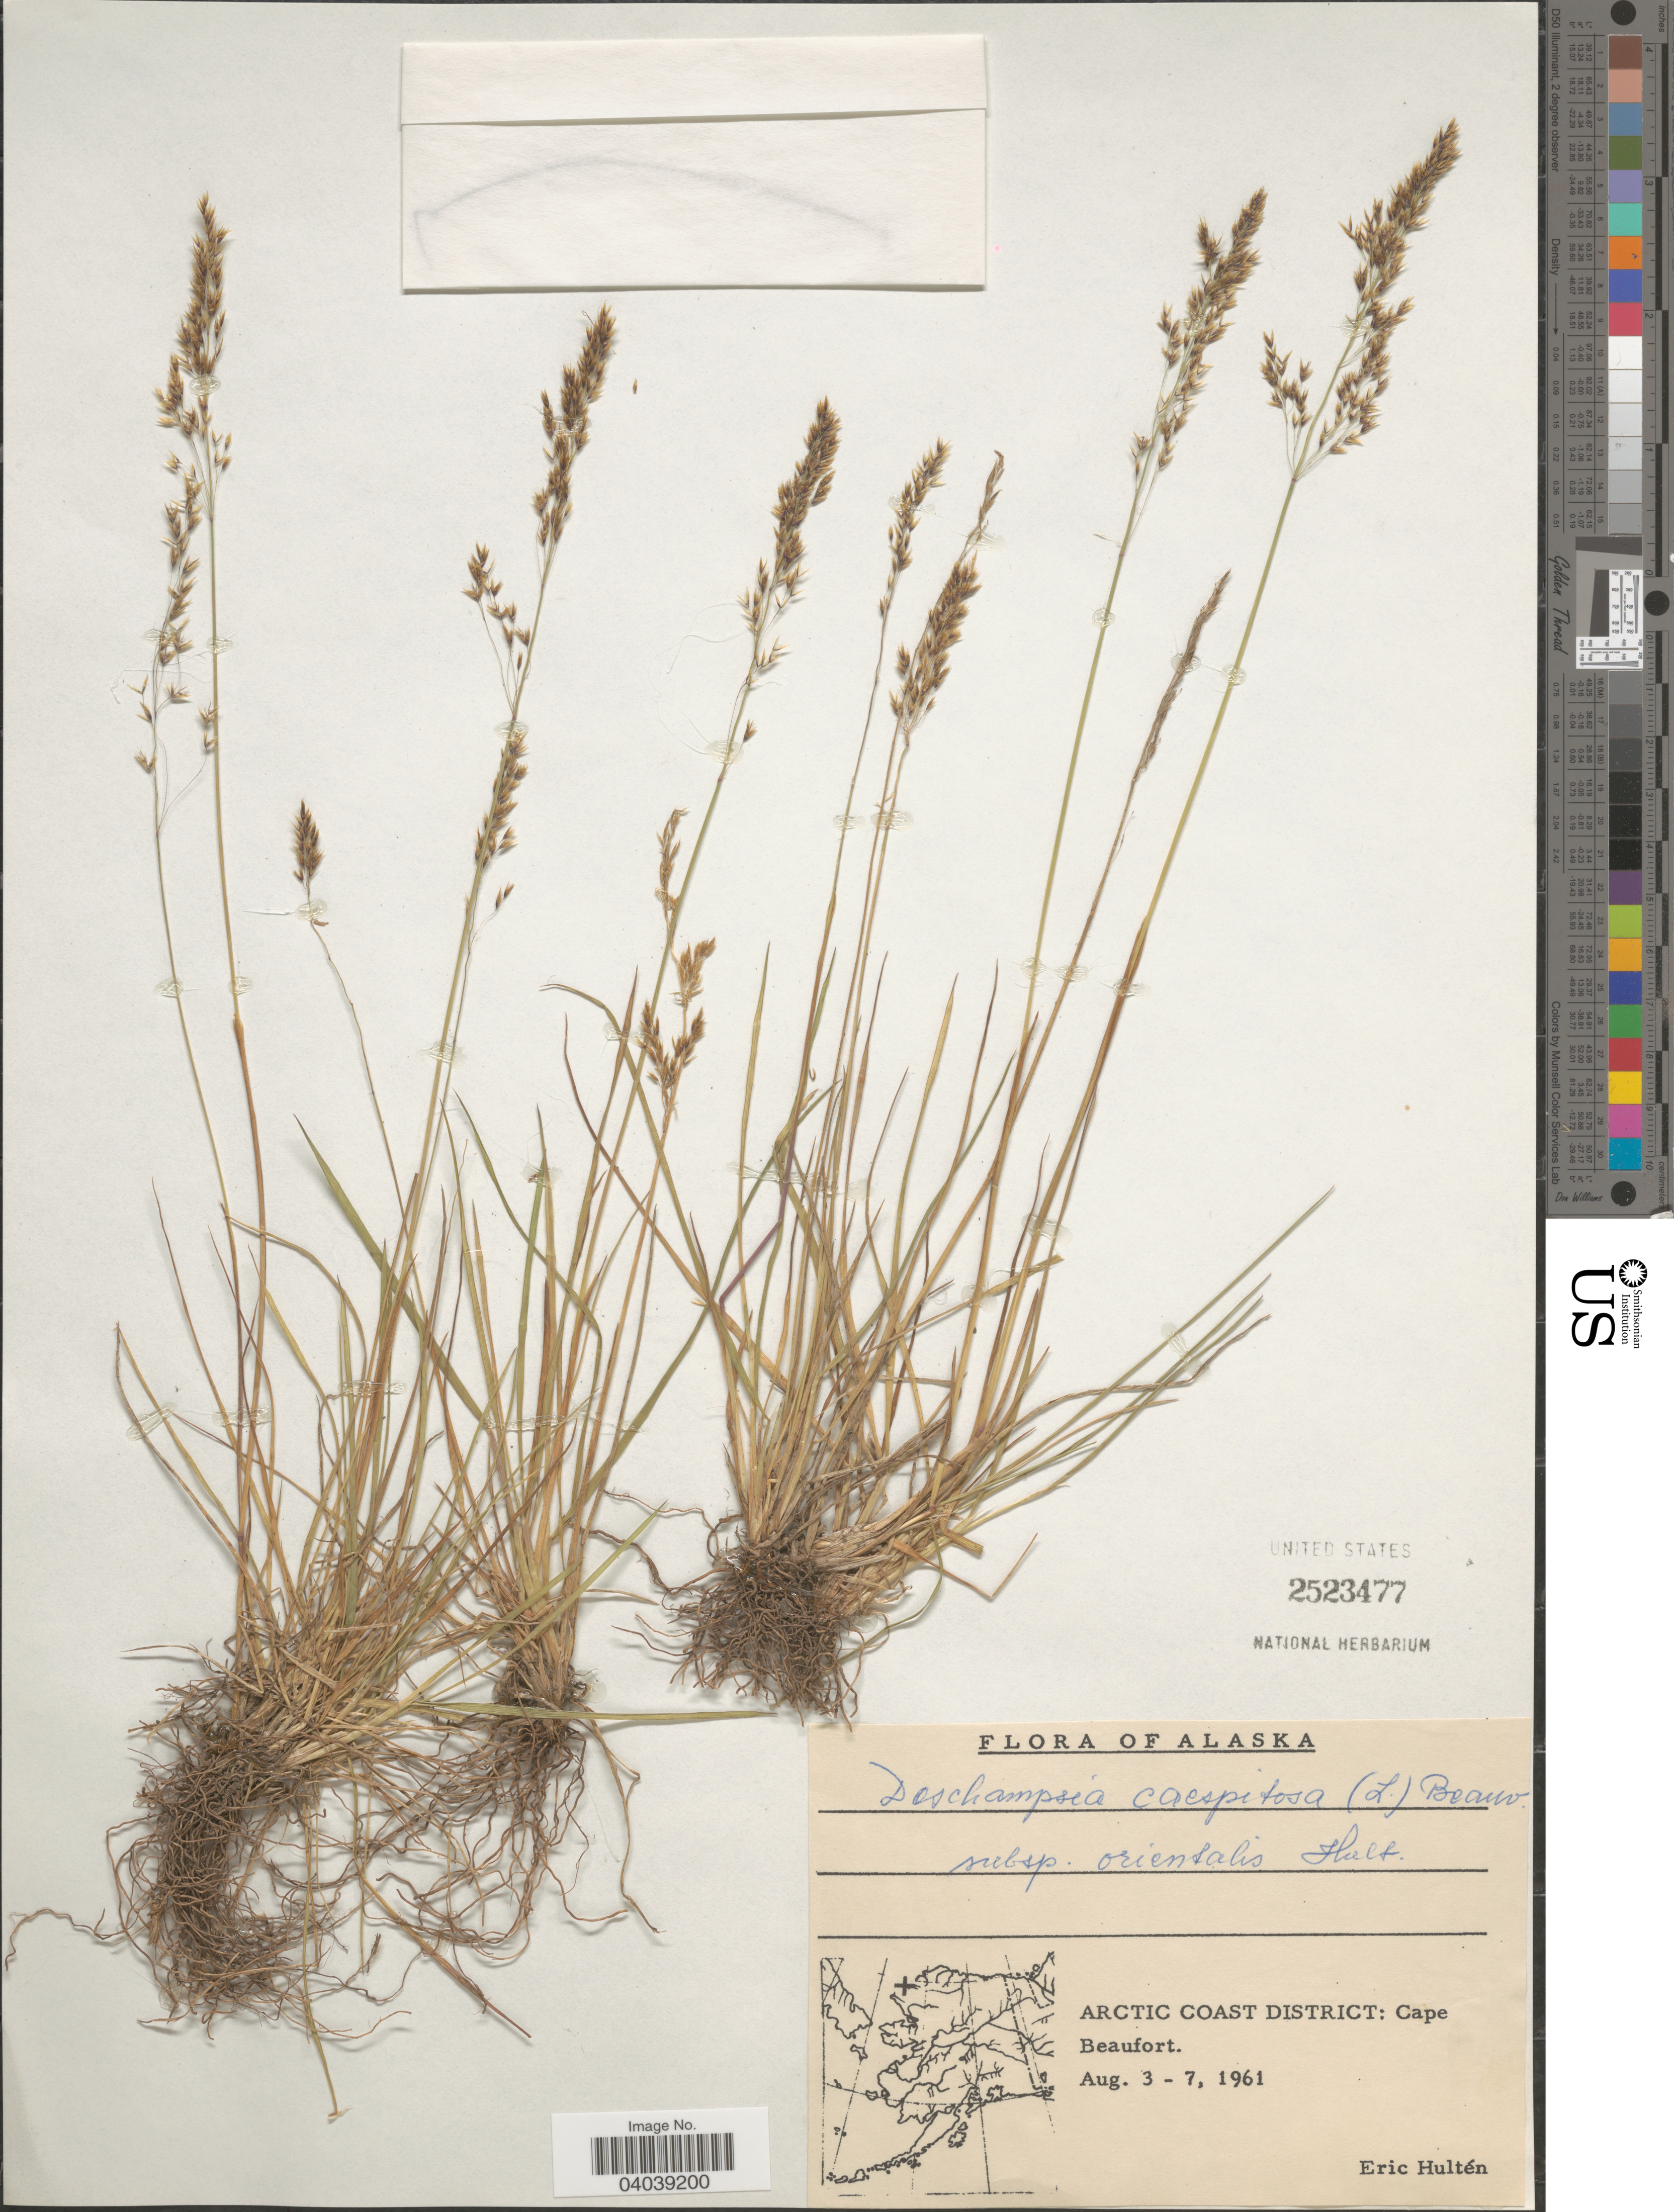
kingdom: Plantae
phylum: Tracheophyta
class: Liliopsida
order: Poales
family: Poaceae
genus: Deschampsia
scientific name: Deschampsia cespitosa subsp. orientalis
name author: Hultén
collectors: E. G. Hultén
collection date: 1961-08-03/1961-08-07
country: United States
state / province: Alaska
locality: Arctic Coast District: Cape Beaufort.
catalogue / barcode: US 2523477